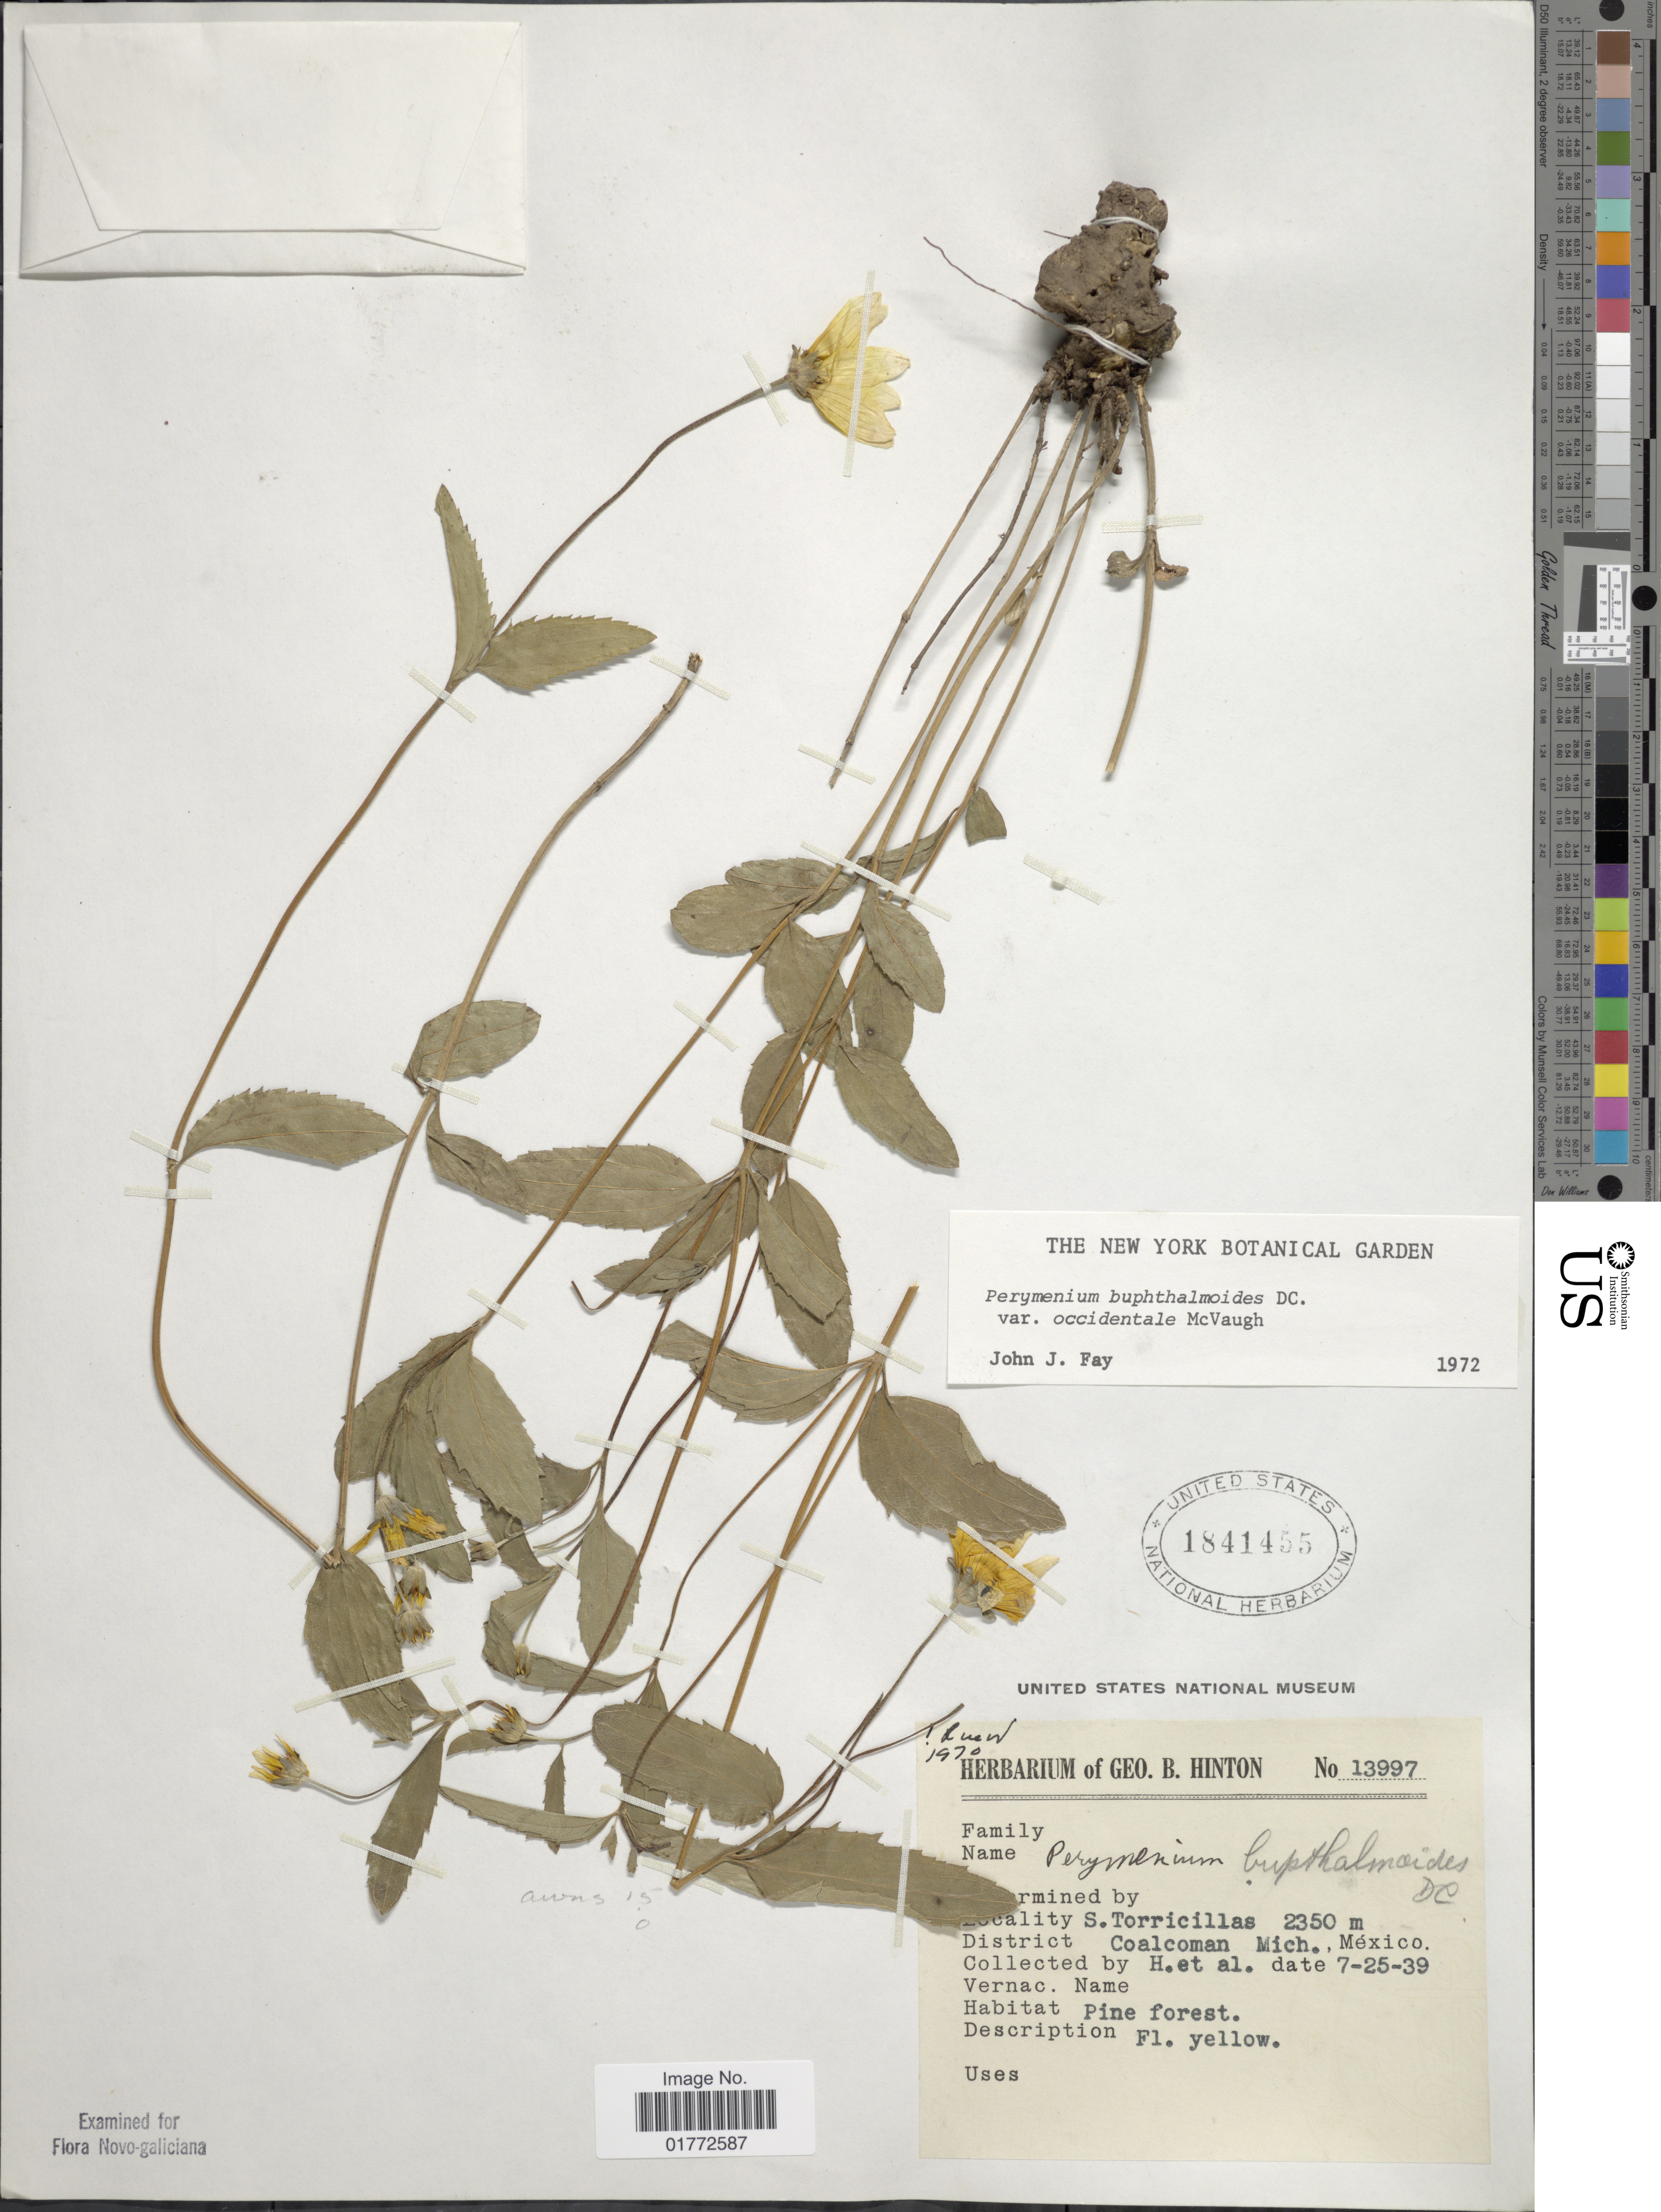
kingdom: Plantae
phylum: Tracheophyta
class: Magnoliopsida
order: Asterales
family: Asteraceae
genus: Perymenium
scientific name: Perymenium buphthalmoides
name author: DC.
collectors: G. B. Hinton & et al.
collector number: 13997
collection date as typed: Transcribed d/m/y: 25/7/39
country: Mexico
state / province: Michoacán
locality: S. Torricillas, District Coalcoman Mich., México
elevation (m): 2350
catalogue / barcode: US 1841455